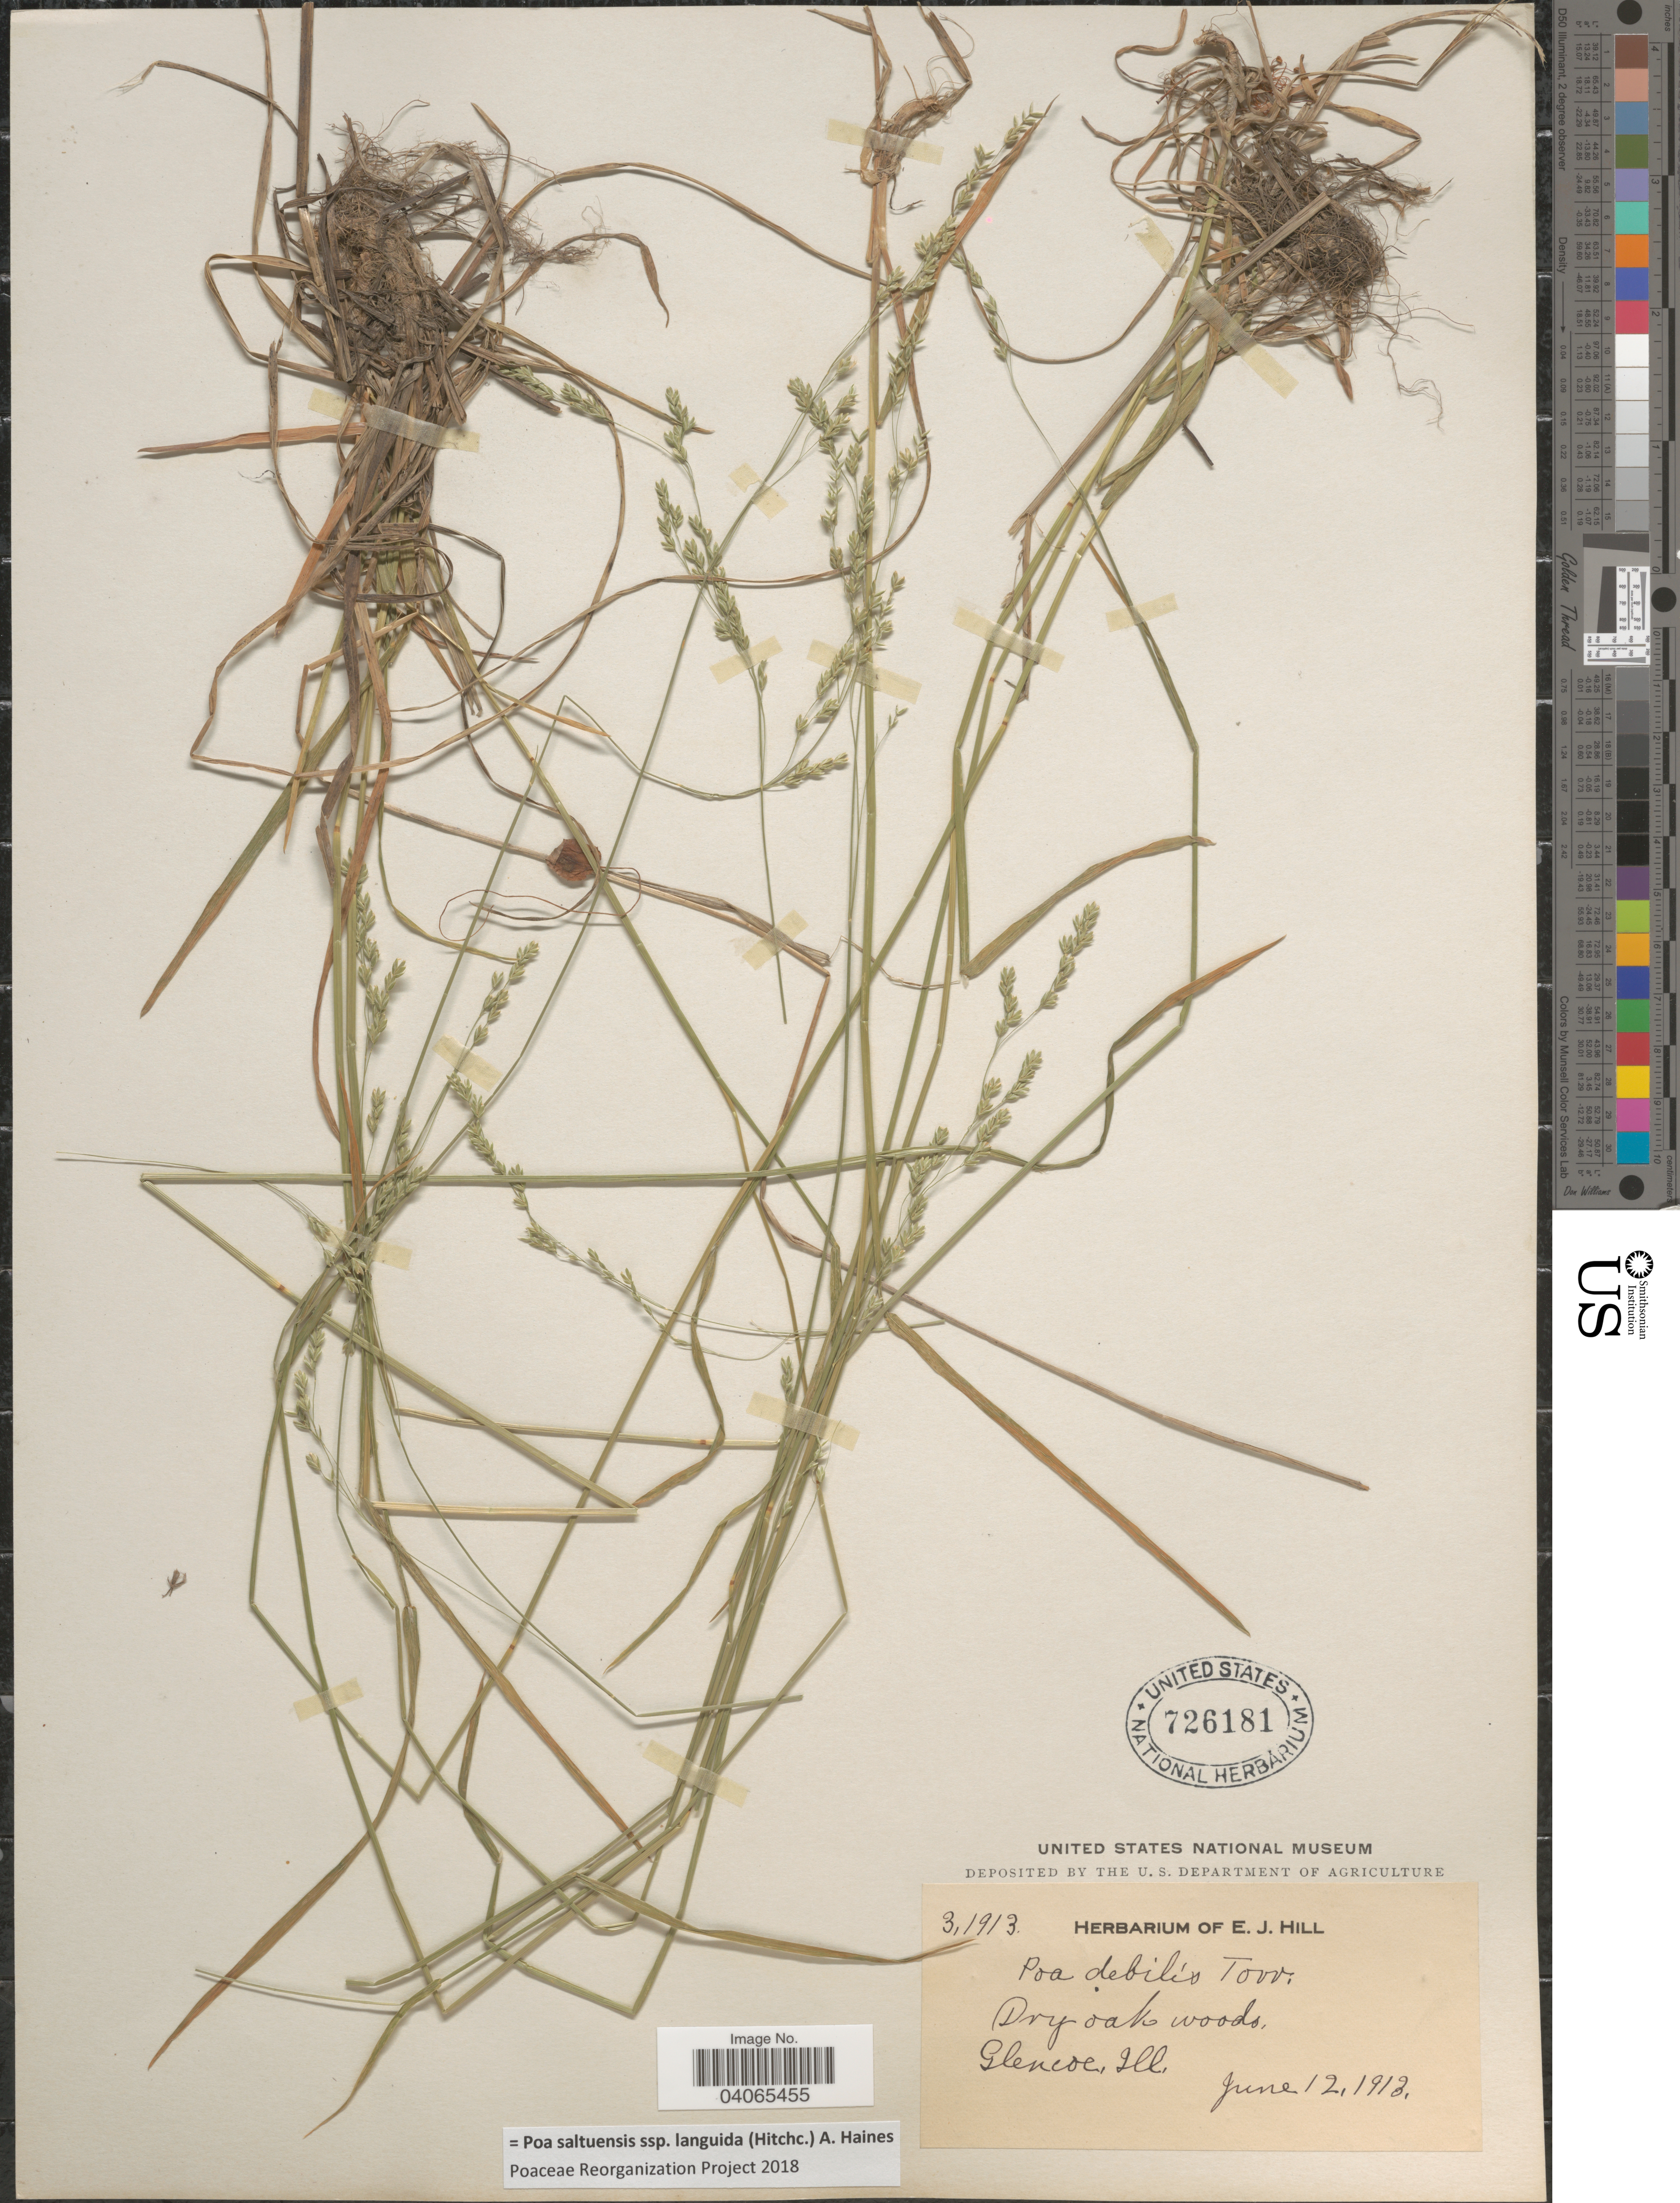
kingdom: Plantae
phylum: Tracheophyta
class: Liliopsida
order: Poales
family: Poaceae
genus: Poa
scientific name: Poa saltuensis subsp. languida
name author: (Hitchc.) A. Haines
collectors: Ex herb. E. J. Hill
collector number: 31913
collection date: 1913-06-12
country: United States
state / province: Illinois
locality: Dry oak woods. Glencoe.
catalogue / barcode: US 726181